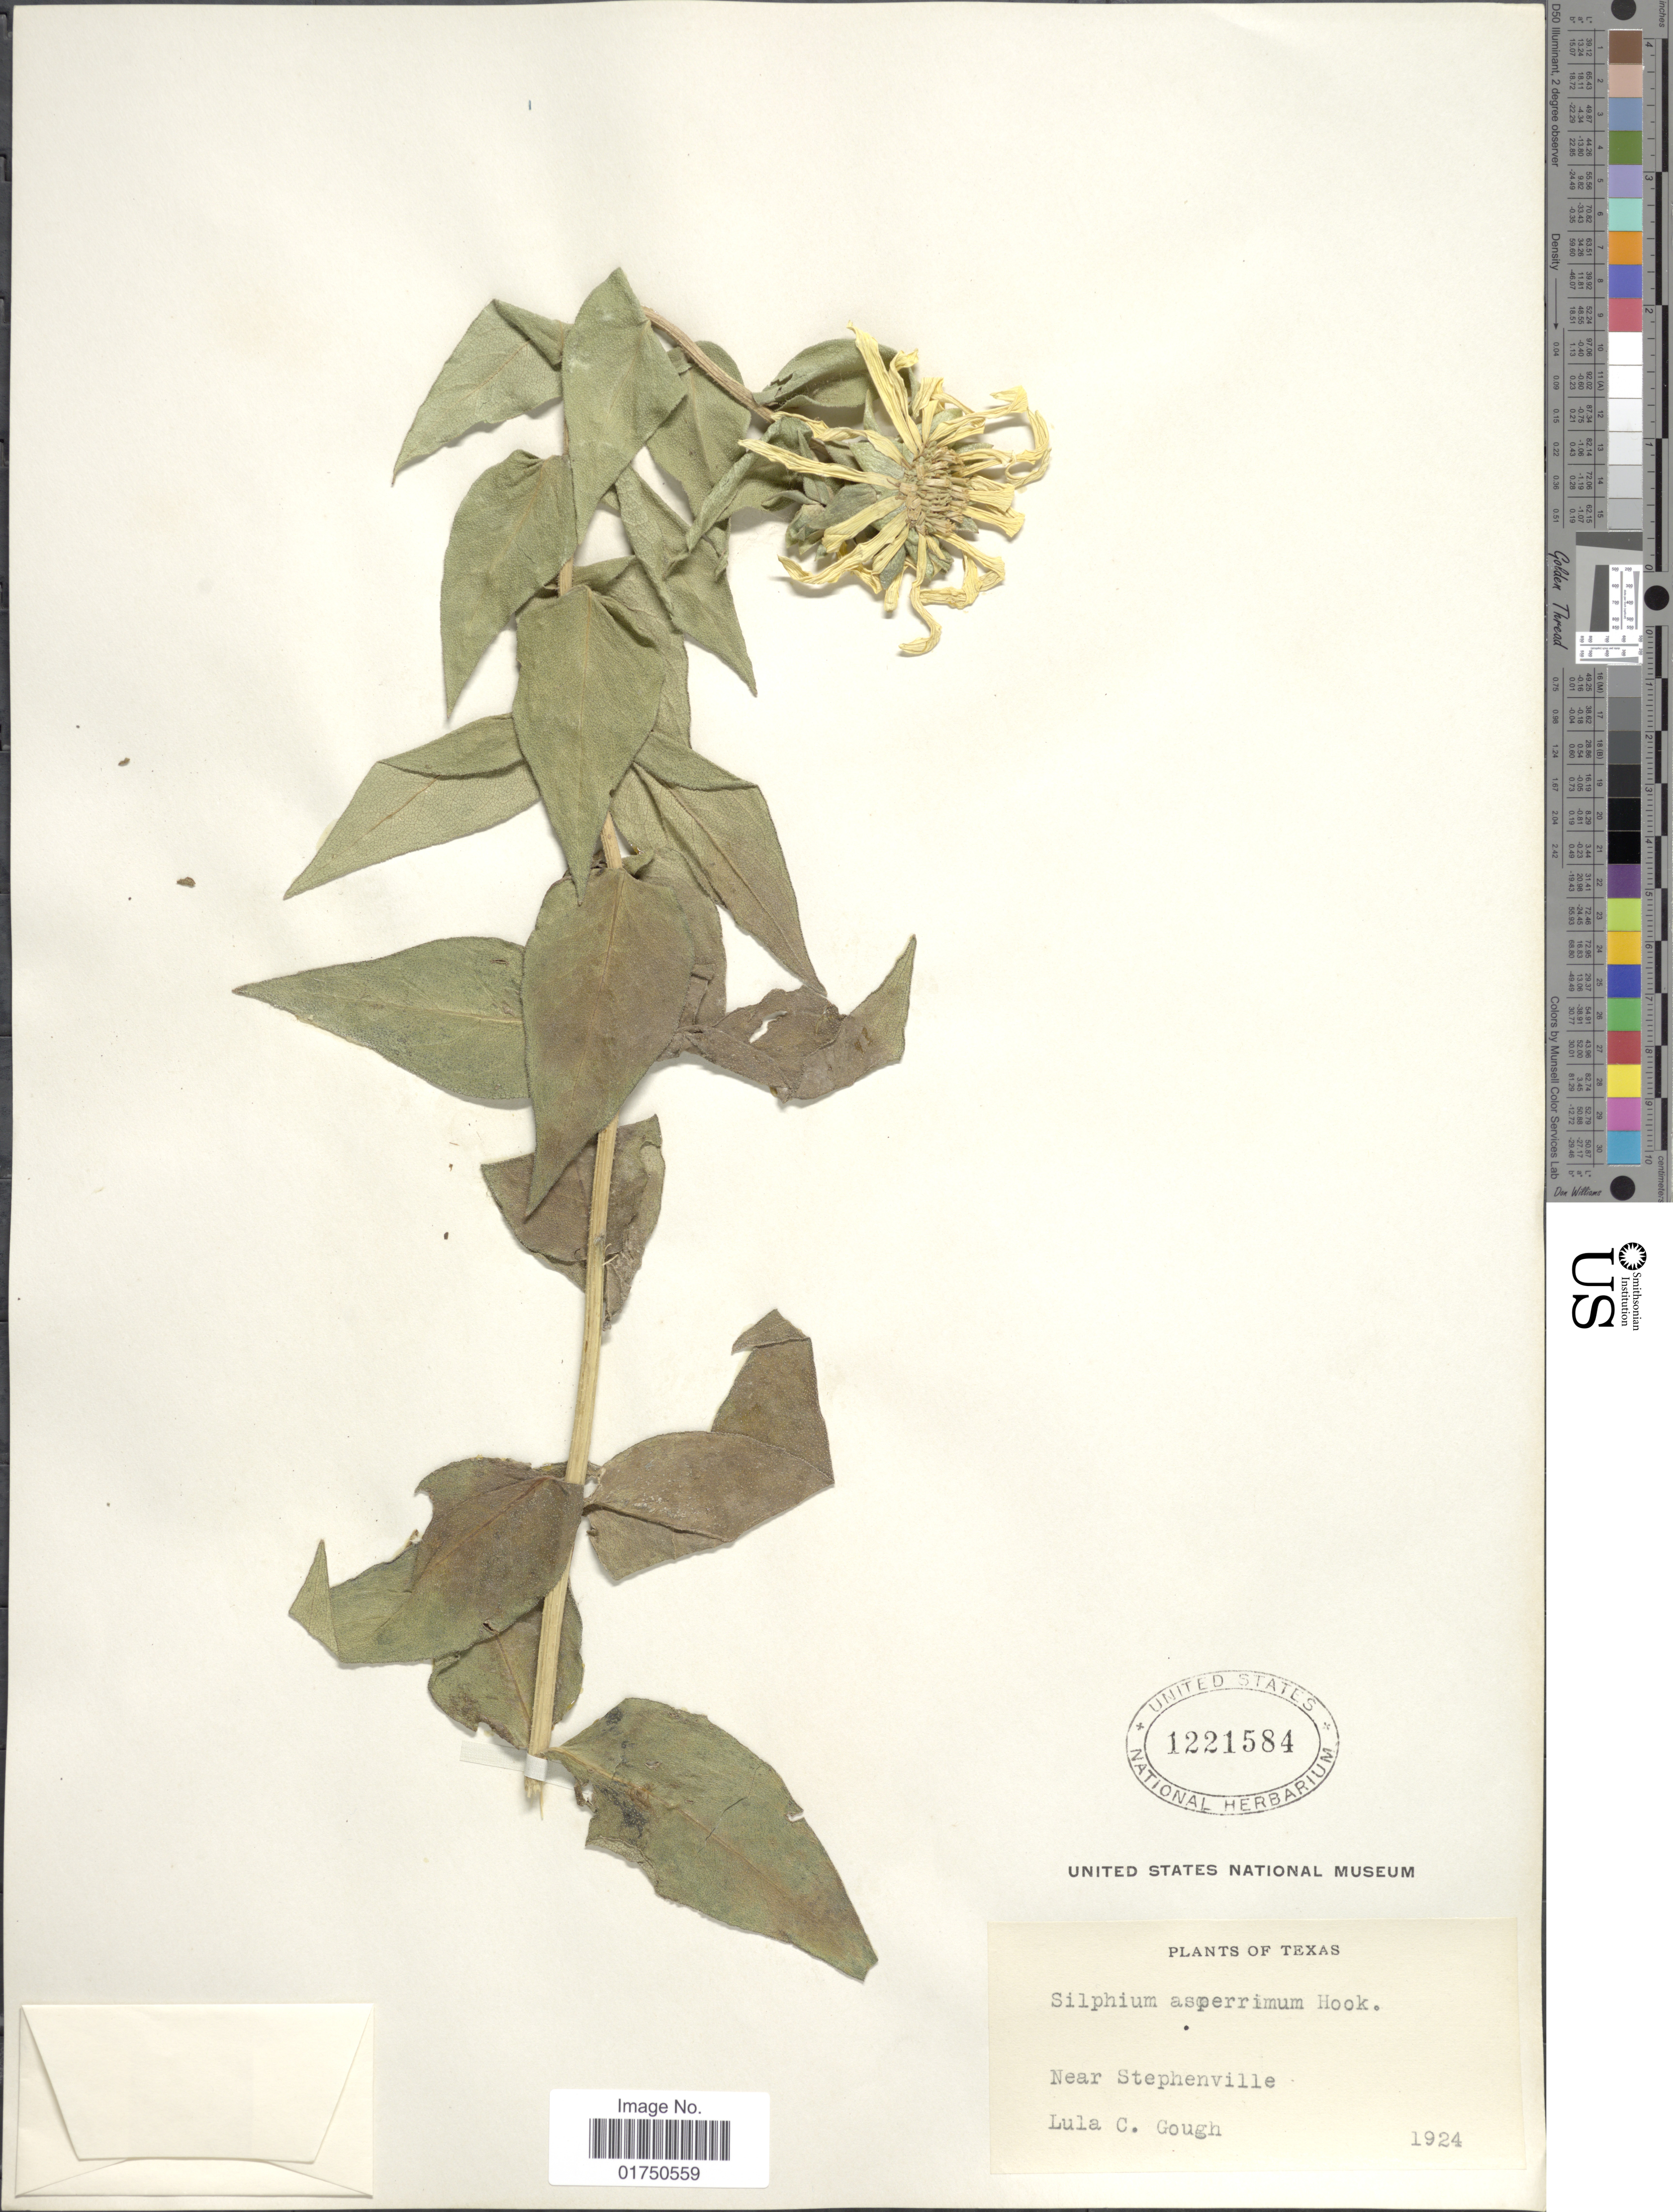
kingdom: Plantae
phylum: Tracheophyta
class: Magnoliopsida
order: Asterales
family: Asteraceae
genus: Silphium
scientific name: Silphium asperrimum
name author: Hook.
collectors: L. Gough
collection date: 1924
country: United States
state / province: Texas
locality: Near Stephenville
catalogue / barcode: US 1221584